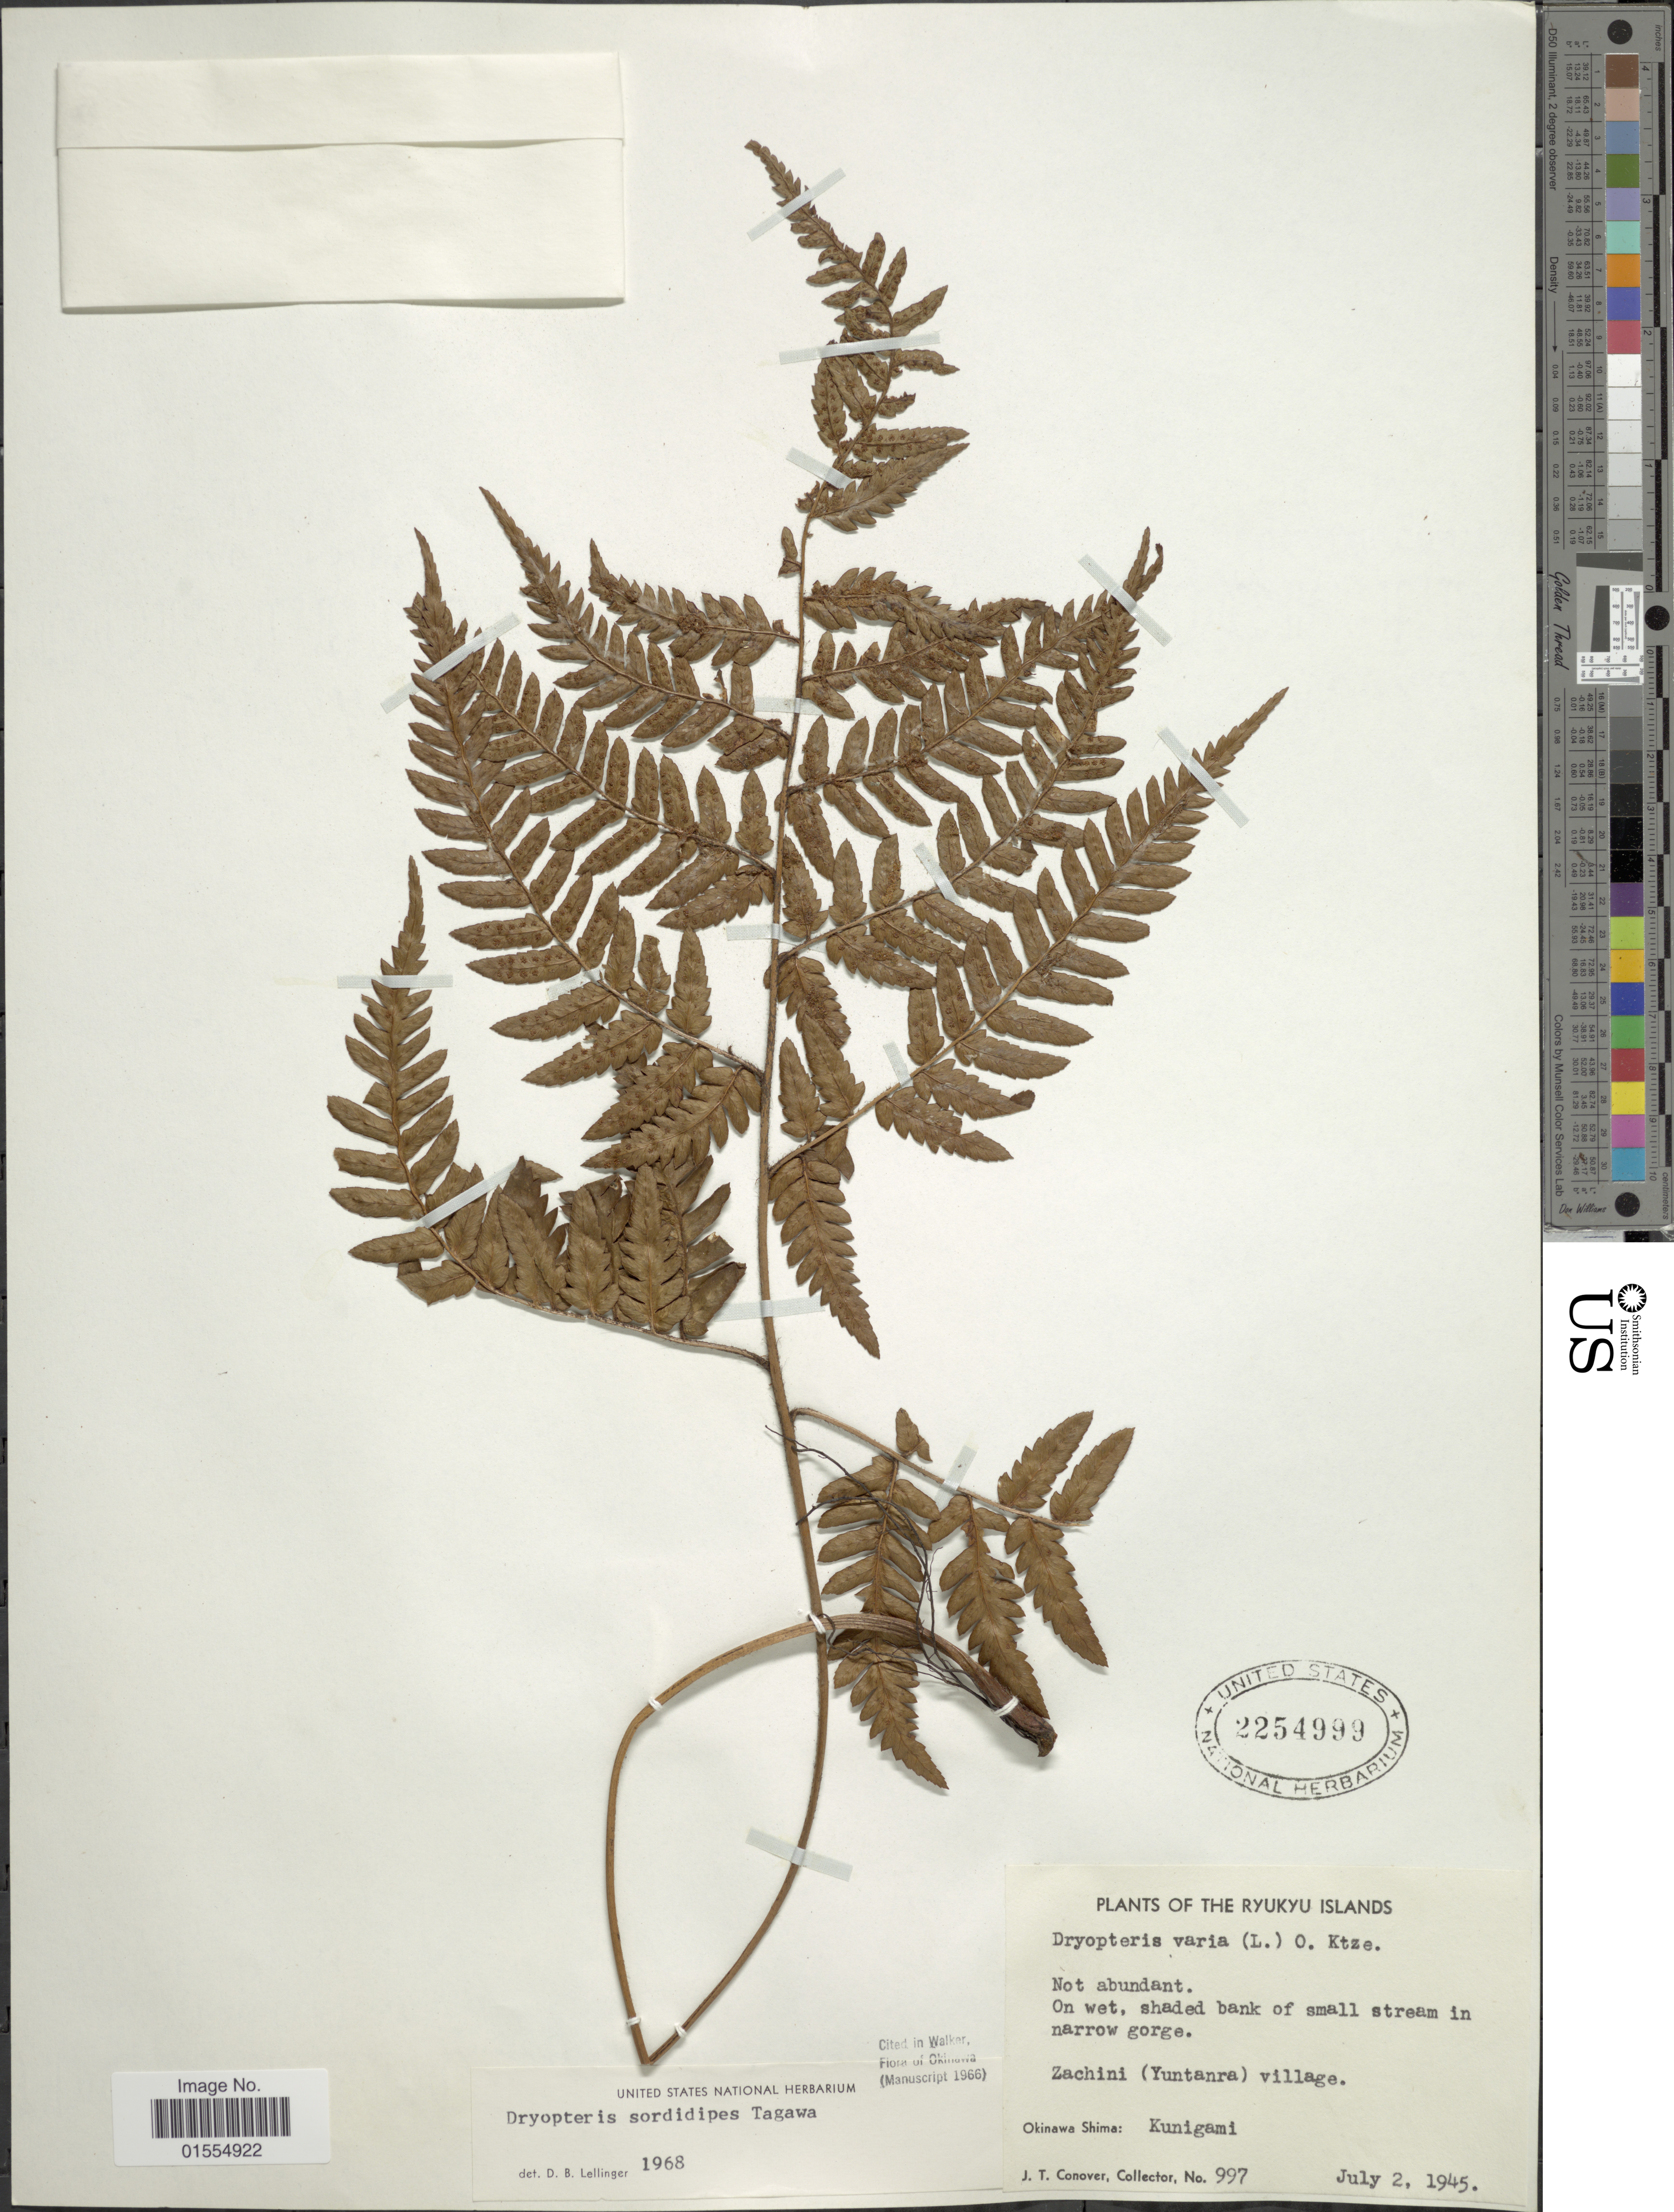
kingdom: Plantae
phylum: Tracheophyta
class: Polypodiopsida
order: Polypodiales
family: Dryopteridaceae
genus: Dryopteris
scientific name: Dryopteris sordidipes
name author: Tagawa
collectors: J. T. Conover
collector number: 997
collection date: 1945-07-02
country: Japan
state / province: Okinawa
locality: Ryukyu Islands, Zachini (Yuntara) village, Okinawa Shima: Kunigami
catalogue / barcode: US 2254999